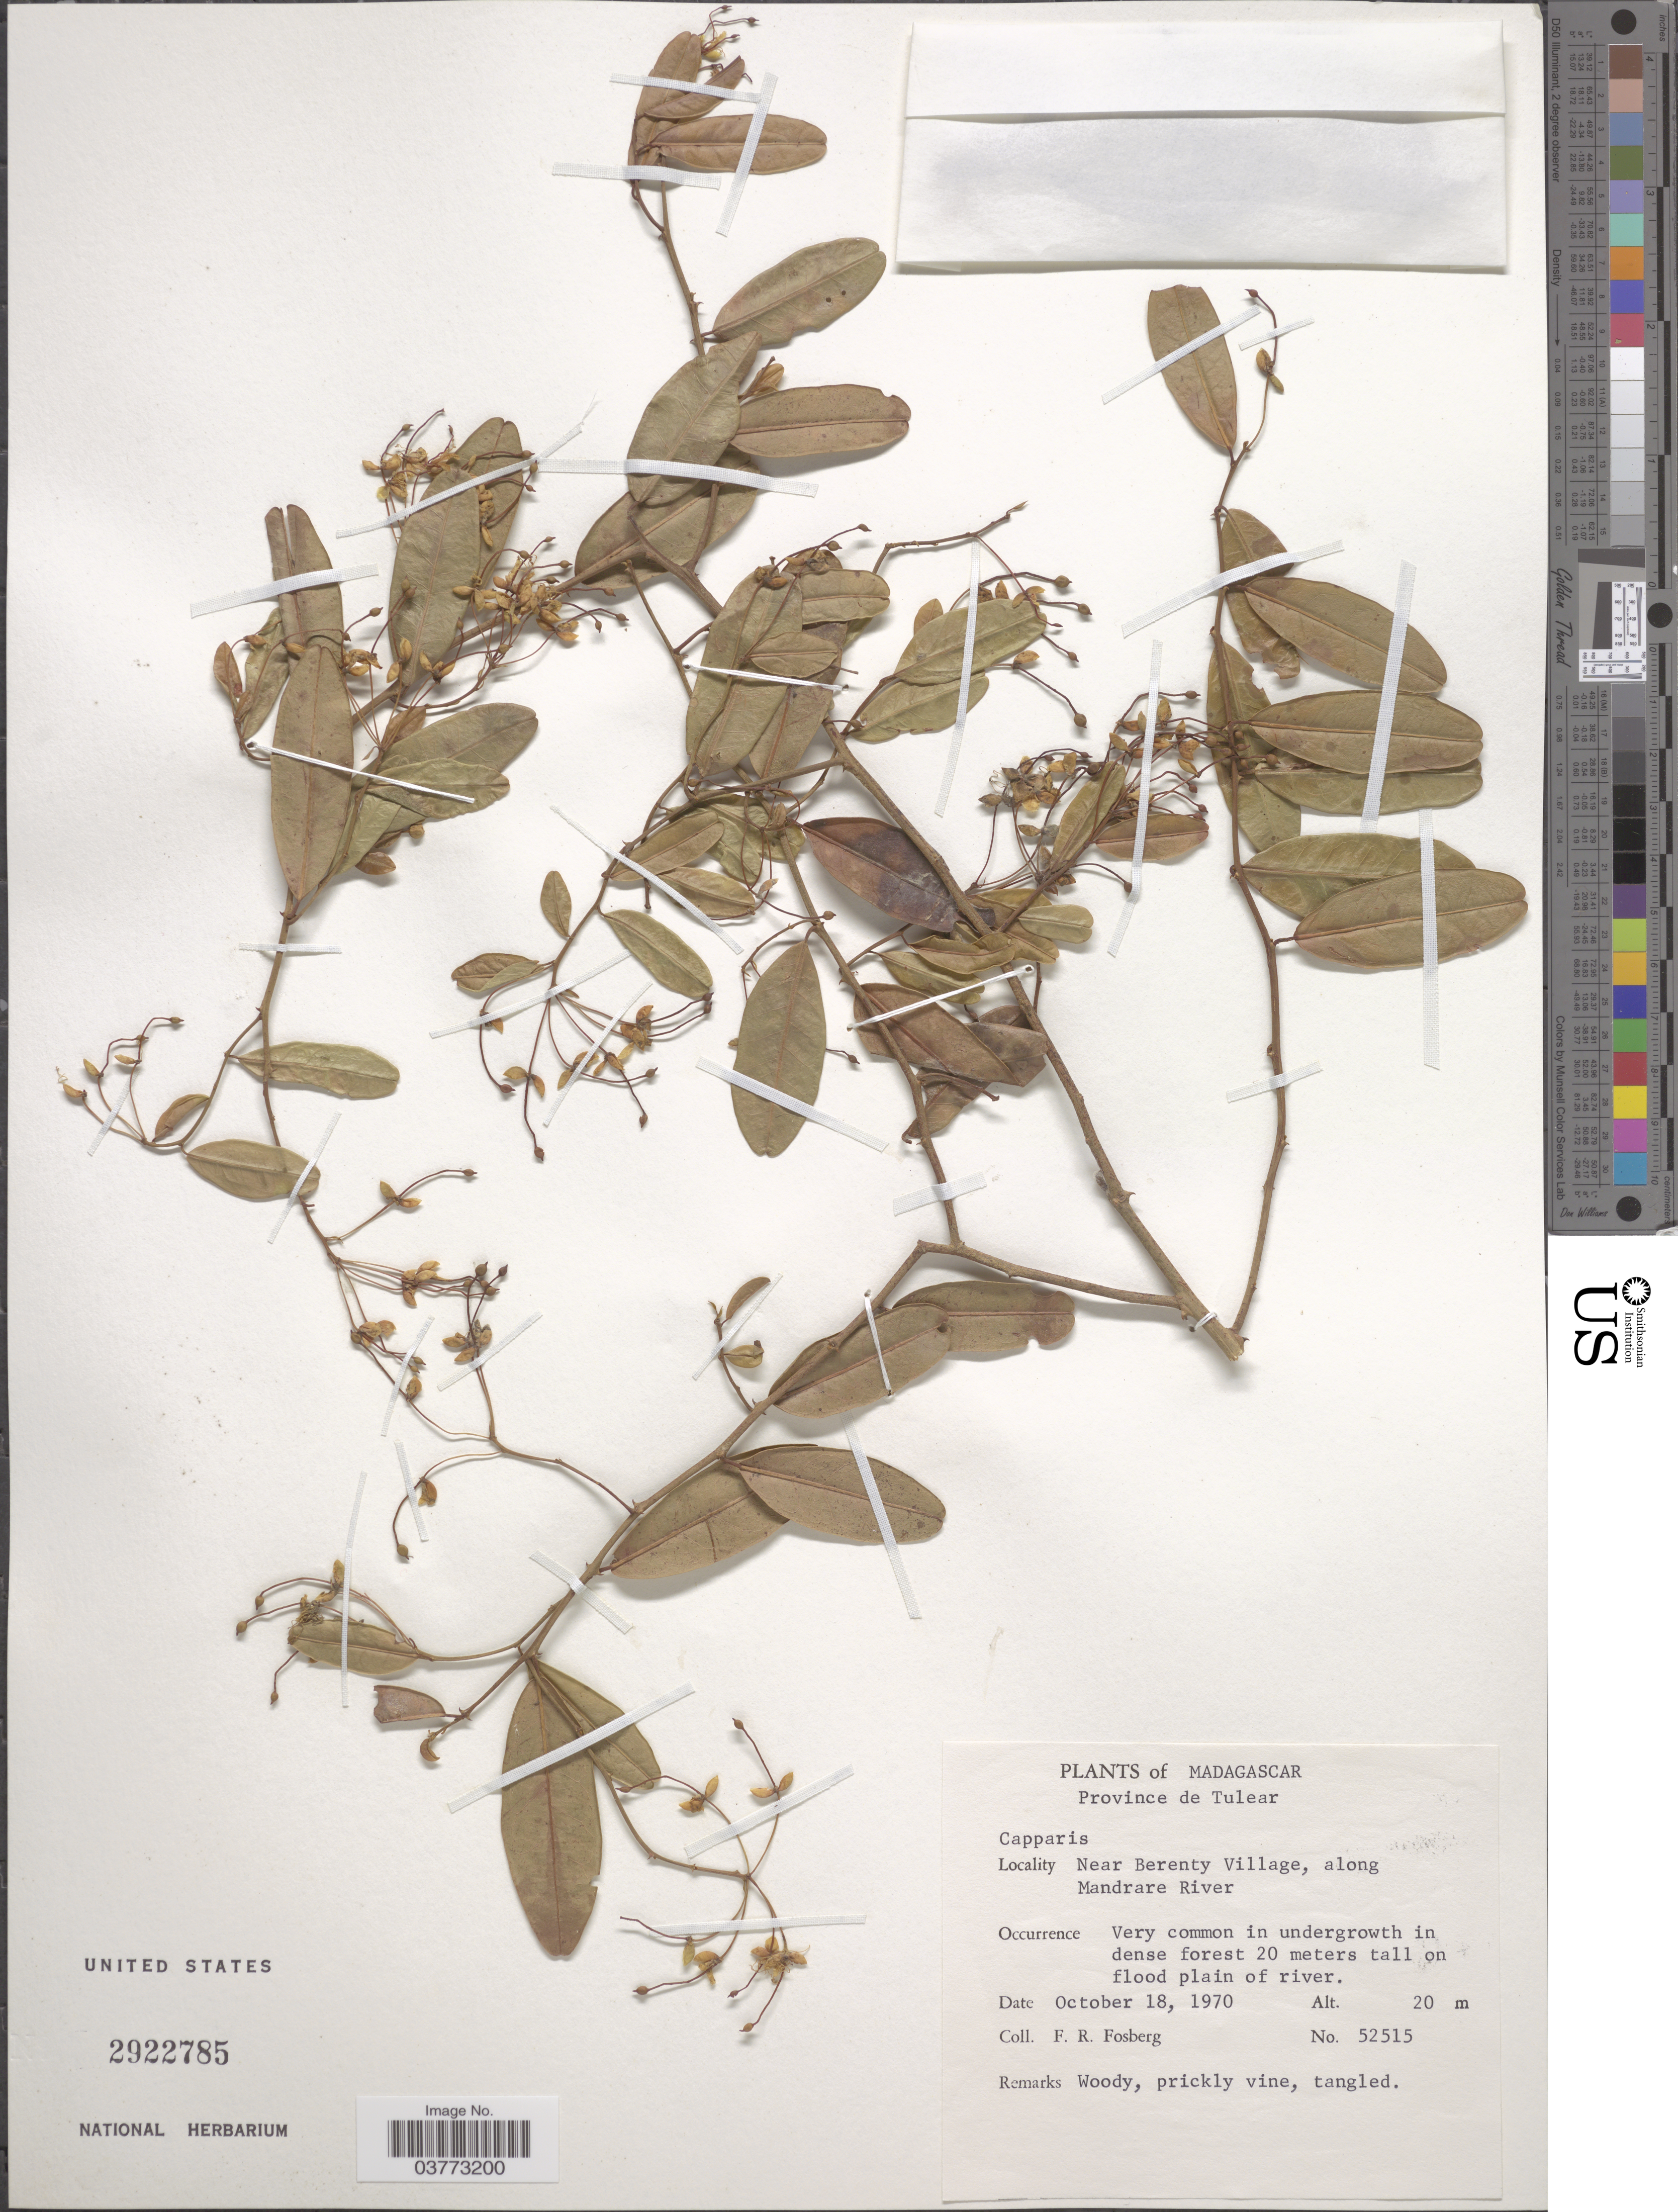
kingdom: Plantae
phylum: Tracheophyta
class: Magnoliopsida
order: Brassicales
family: Capparaceae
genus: Capparis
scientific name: Capparis sp.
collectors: F. R. Fosberg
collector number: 52515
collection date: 1970-10-18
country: Madagascar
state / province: Anosy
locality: Province de Tulear. Near Berenty Village, along Mandrare River.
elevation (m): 20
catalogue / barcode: US 2922785